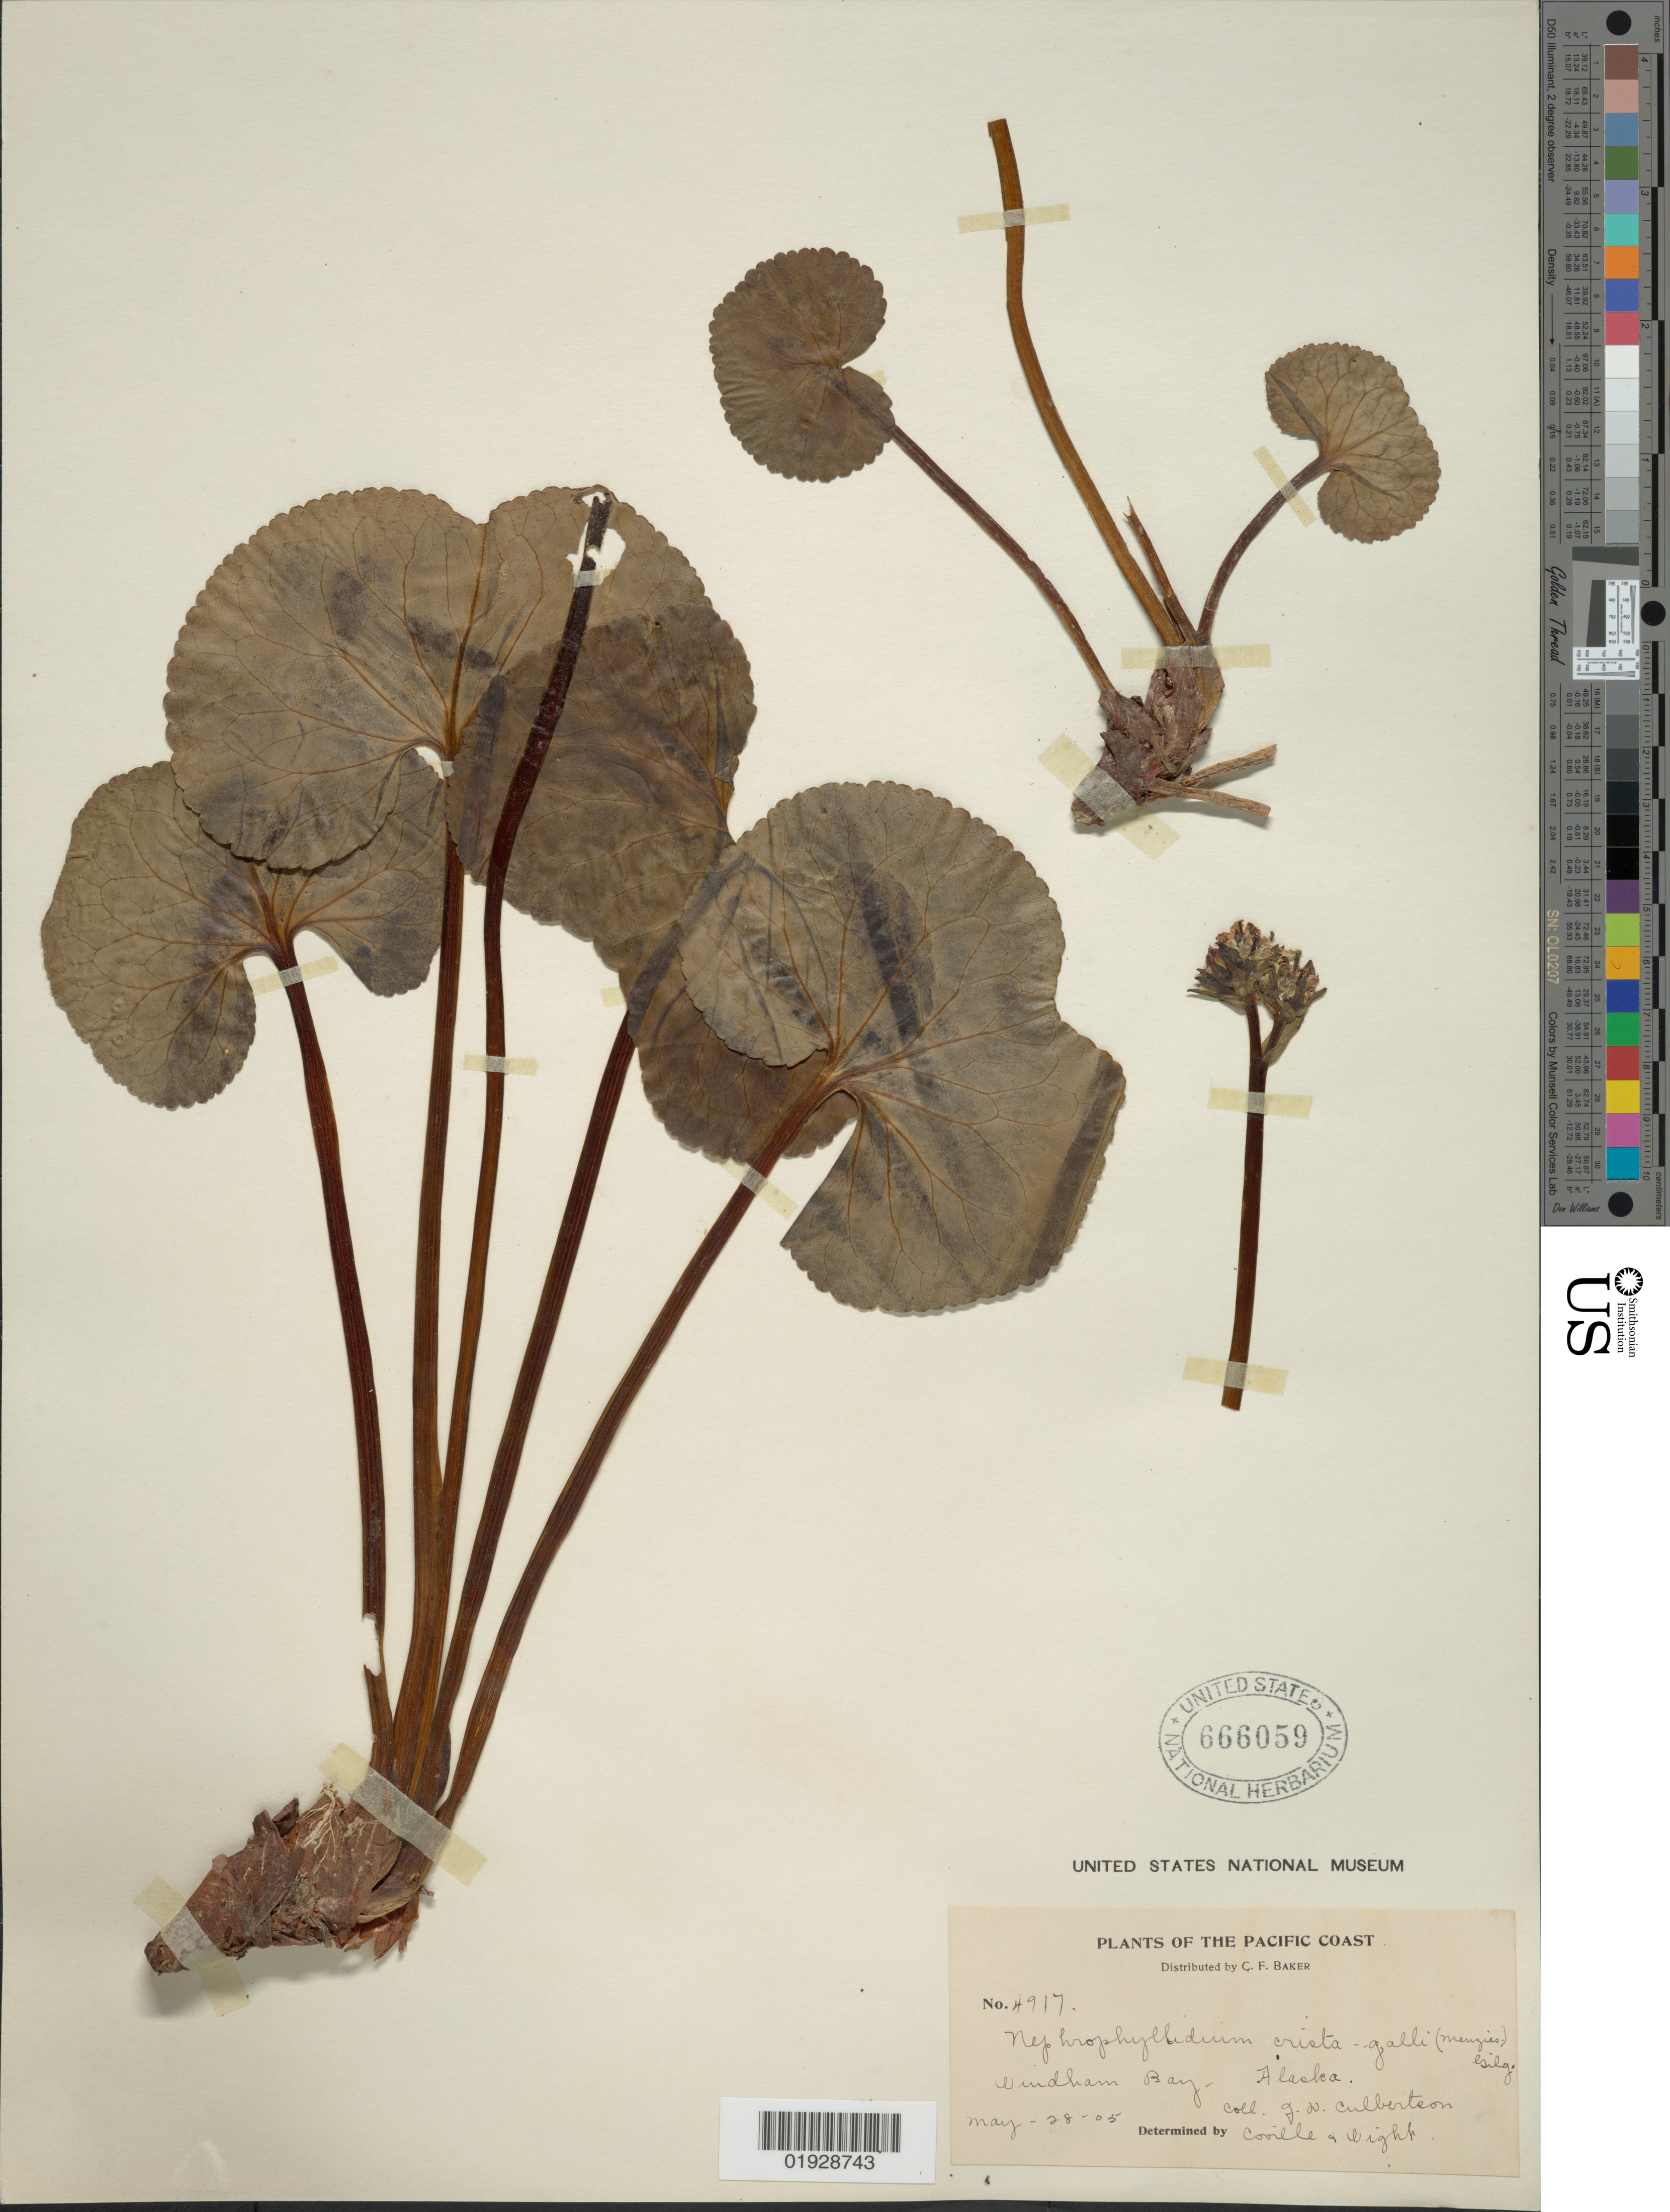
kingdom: Plantae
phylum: Tracheophyta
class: Magnoliopsida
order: Asterales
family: Menyanthaceae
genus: Nephrophyllidium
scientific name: Nephrophyllidium crista-galli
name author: (Menzies ex Hook.) Gilg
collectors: J. Culberton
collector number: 4917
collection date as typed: Transcribed d/m/y: 28/5/5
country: United States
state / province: Alaska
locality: Pacific Coast. Windham Bay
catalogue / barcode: US 666059